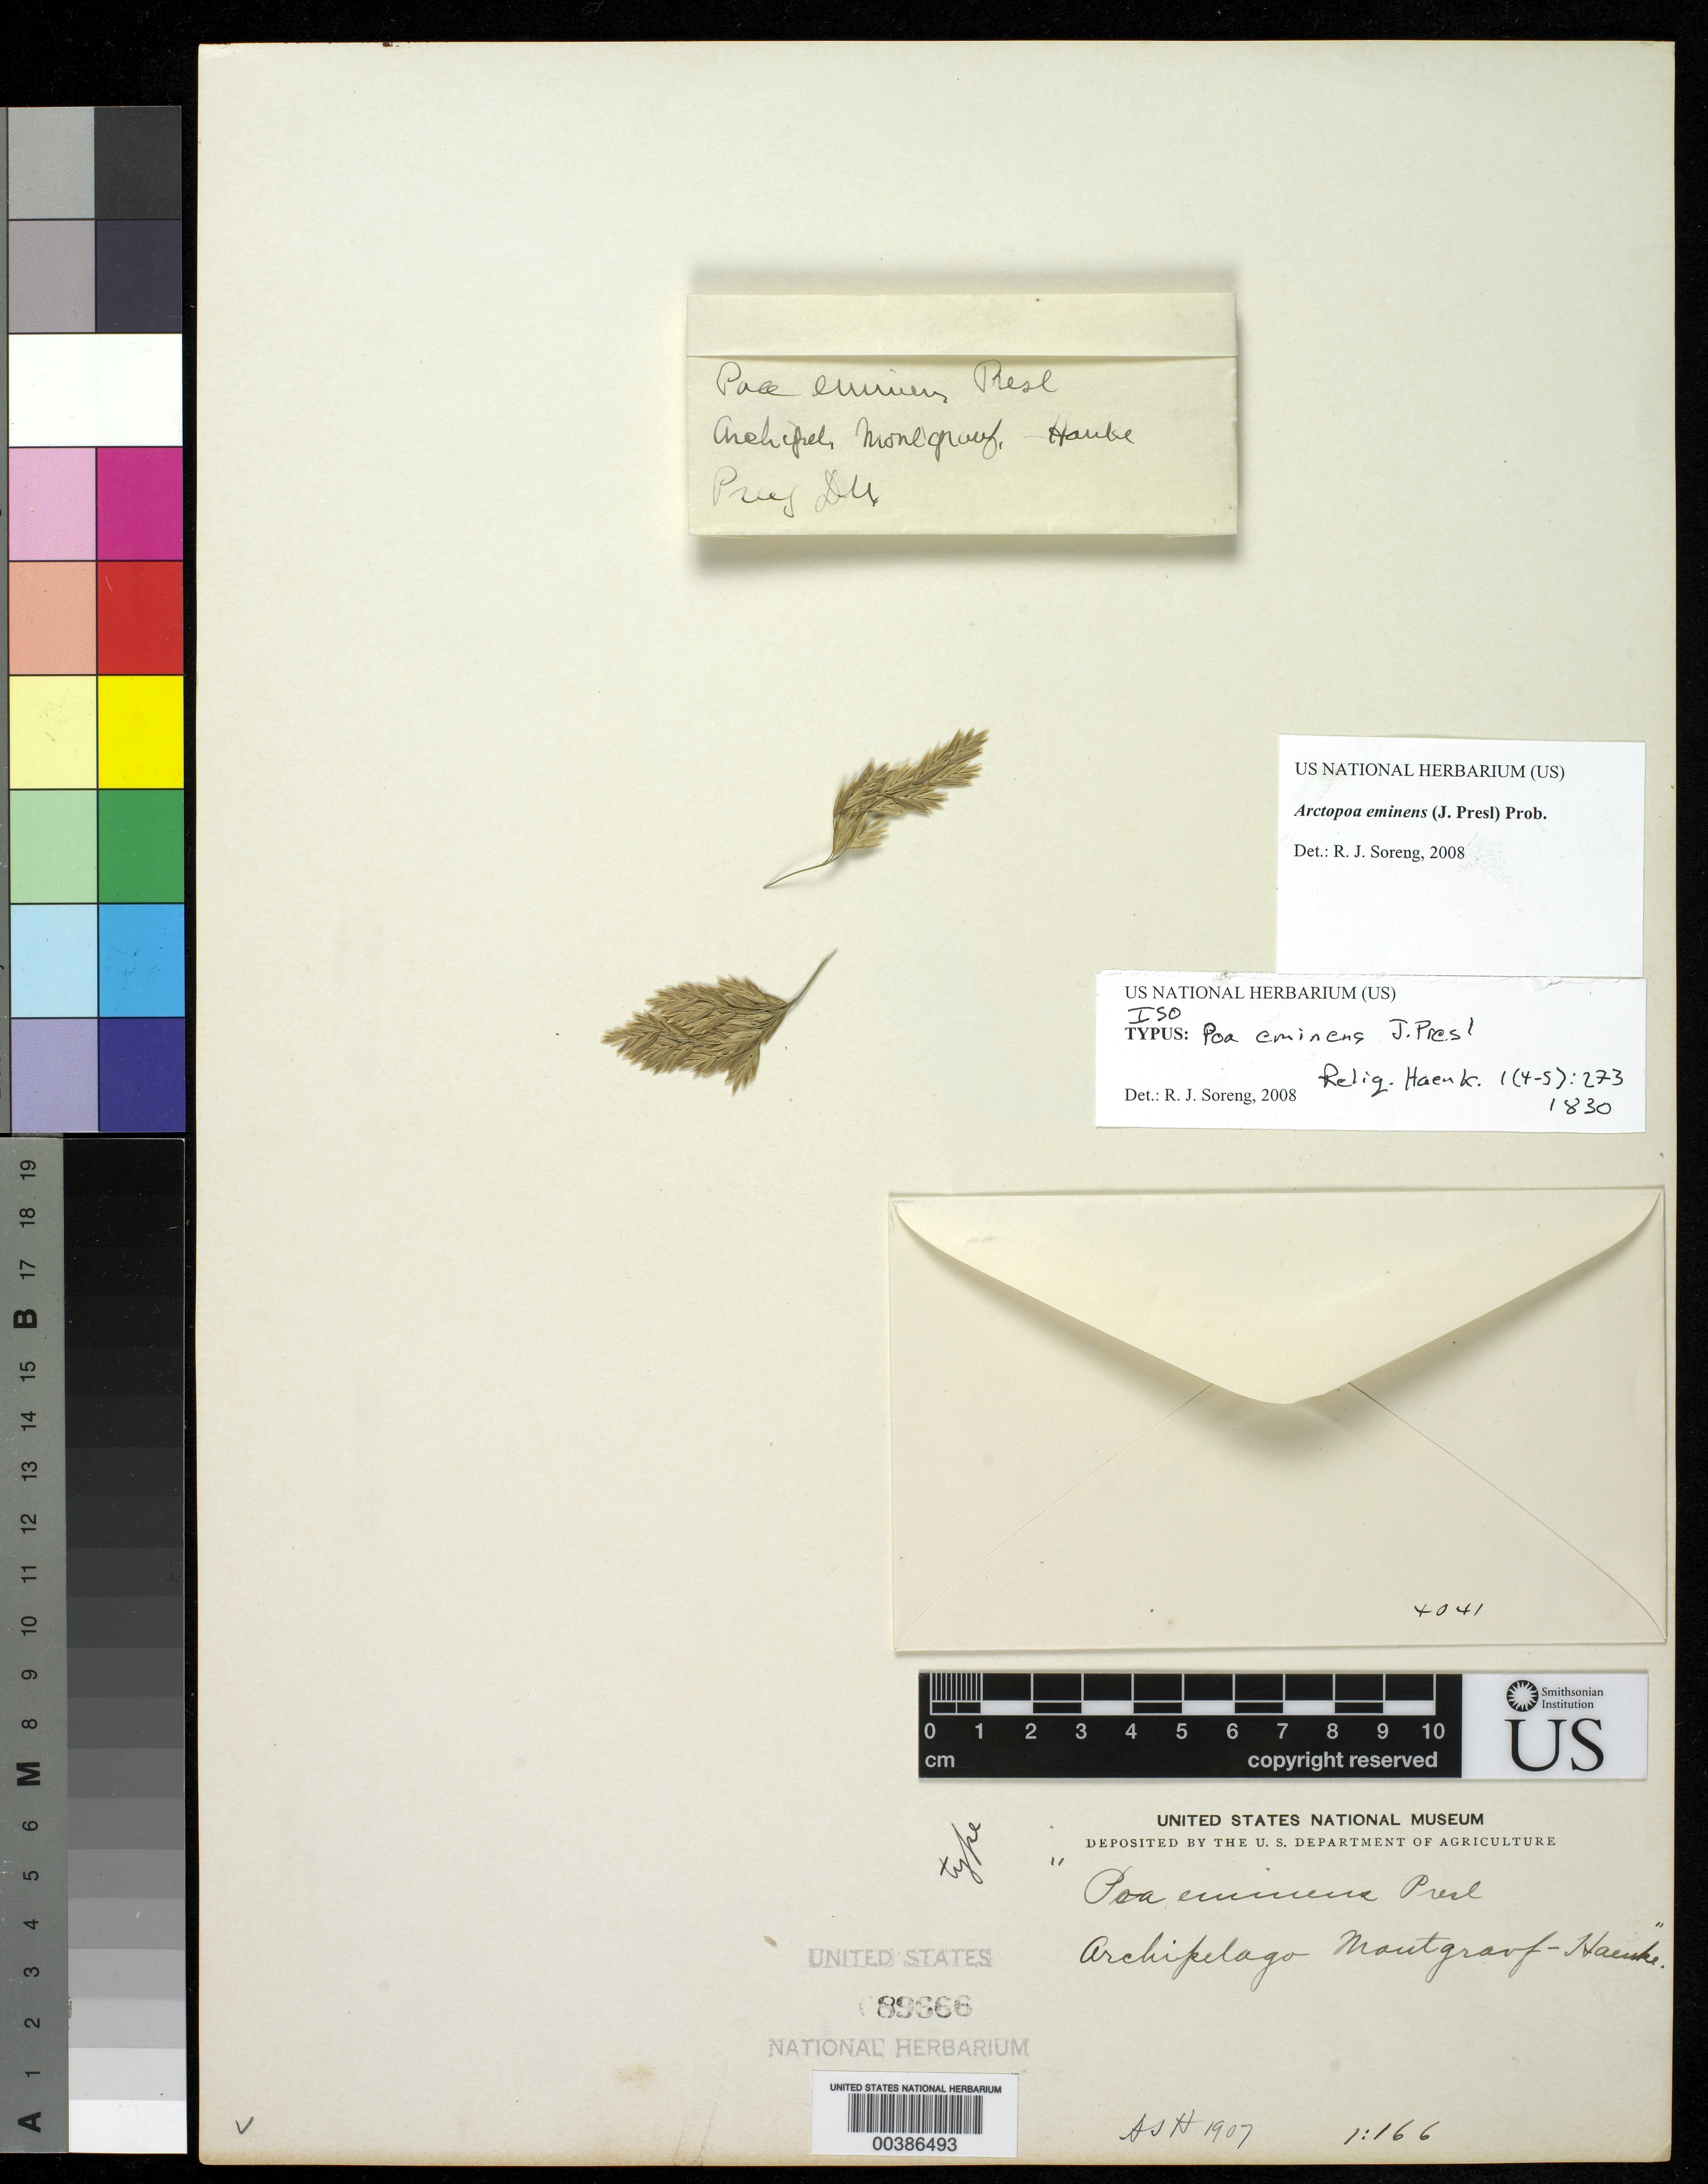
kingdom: Plantae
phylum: Tracheophyta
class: Liliopsida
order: Poales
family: Poaceae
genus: Poa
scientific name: Poa eminens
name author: J. Presl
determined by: Soreng, Robert J., Research Associate (BOT), Smithsonian Institution - National Museum of Natural History (UNITED STATES)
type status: Isotype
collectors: T. Haenke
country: Canada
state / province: British Columbia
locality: Archipelago Montgravf [Protologue, "Hab. in sinu Nootka"].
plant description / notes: Fragmentary material of type(?) collection ex herb. PR.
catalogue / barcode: US 89666